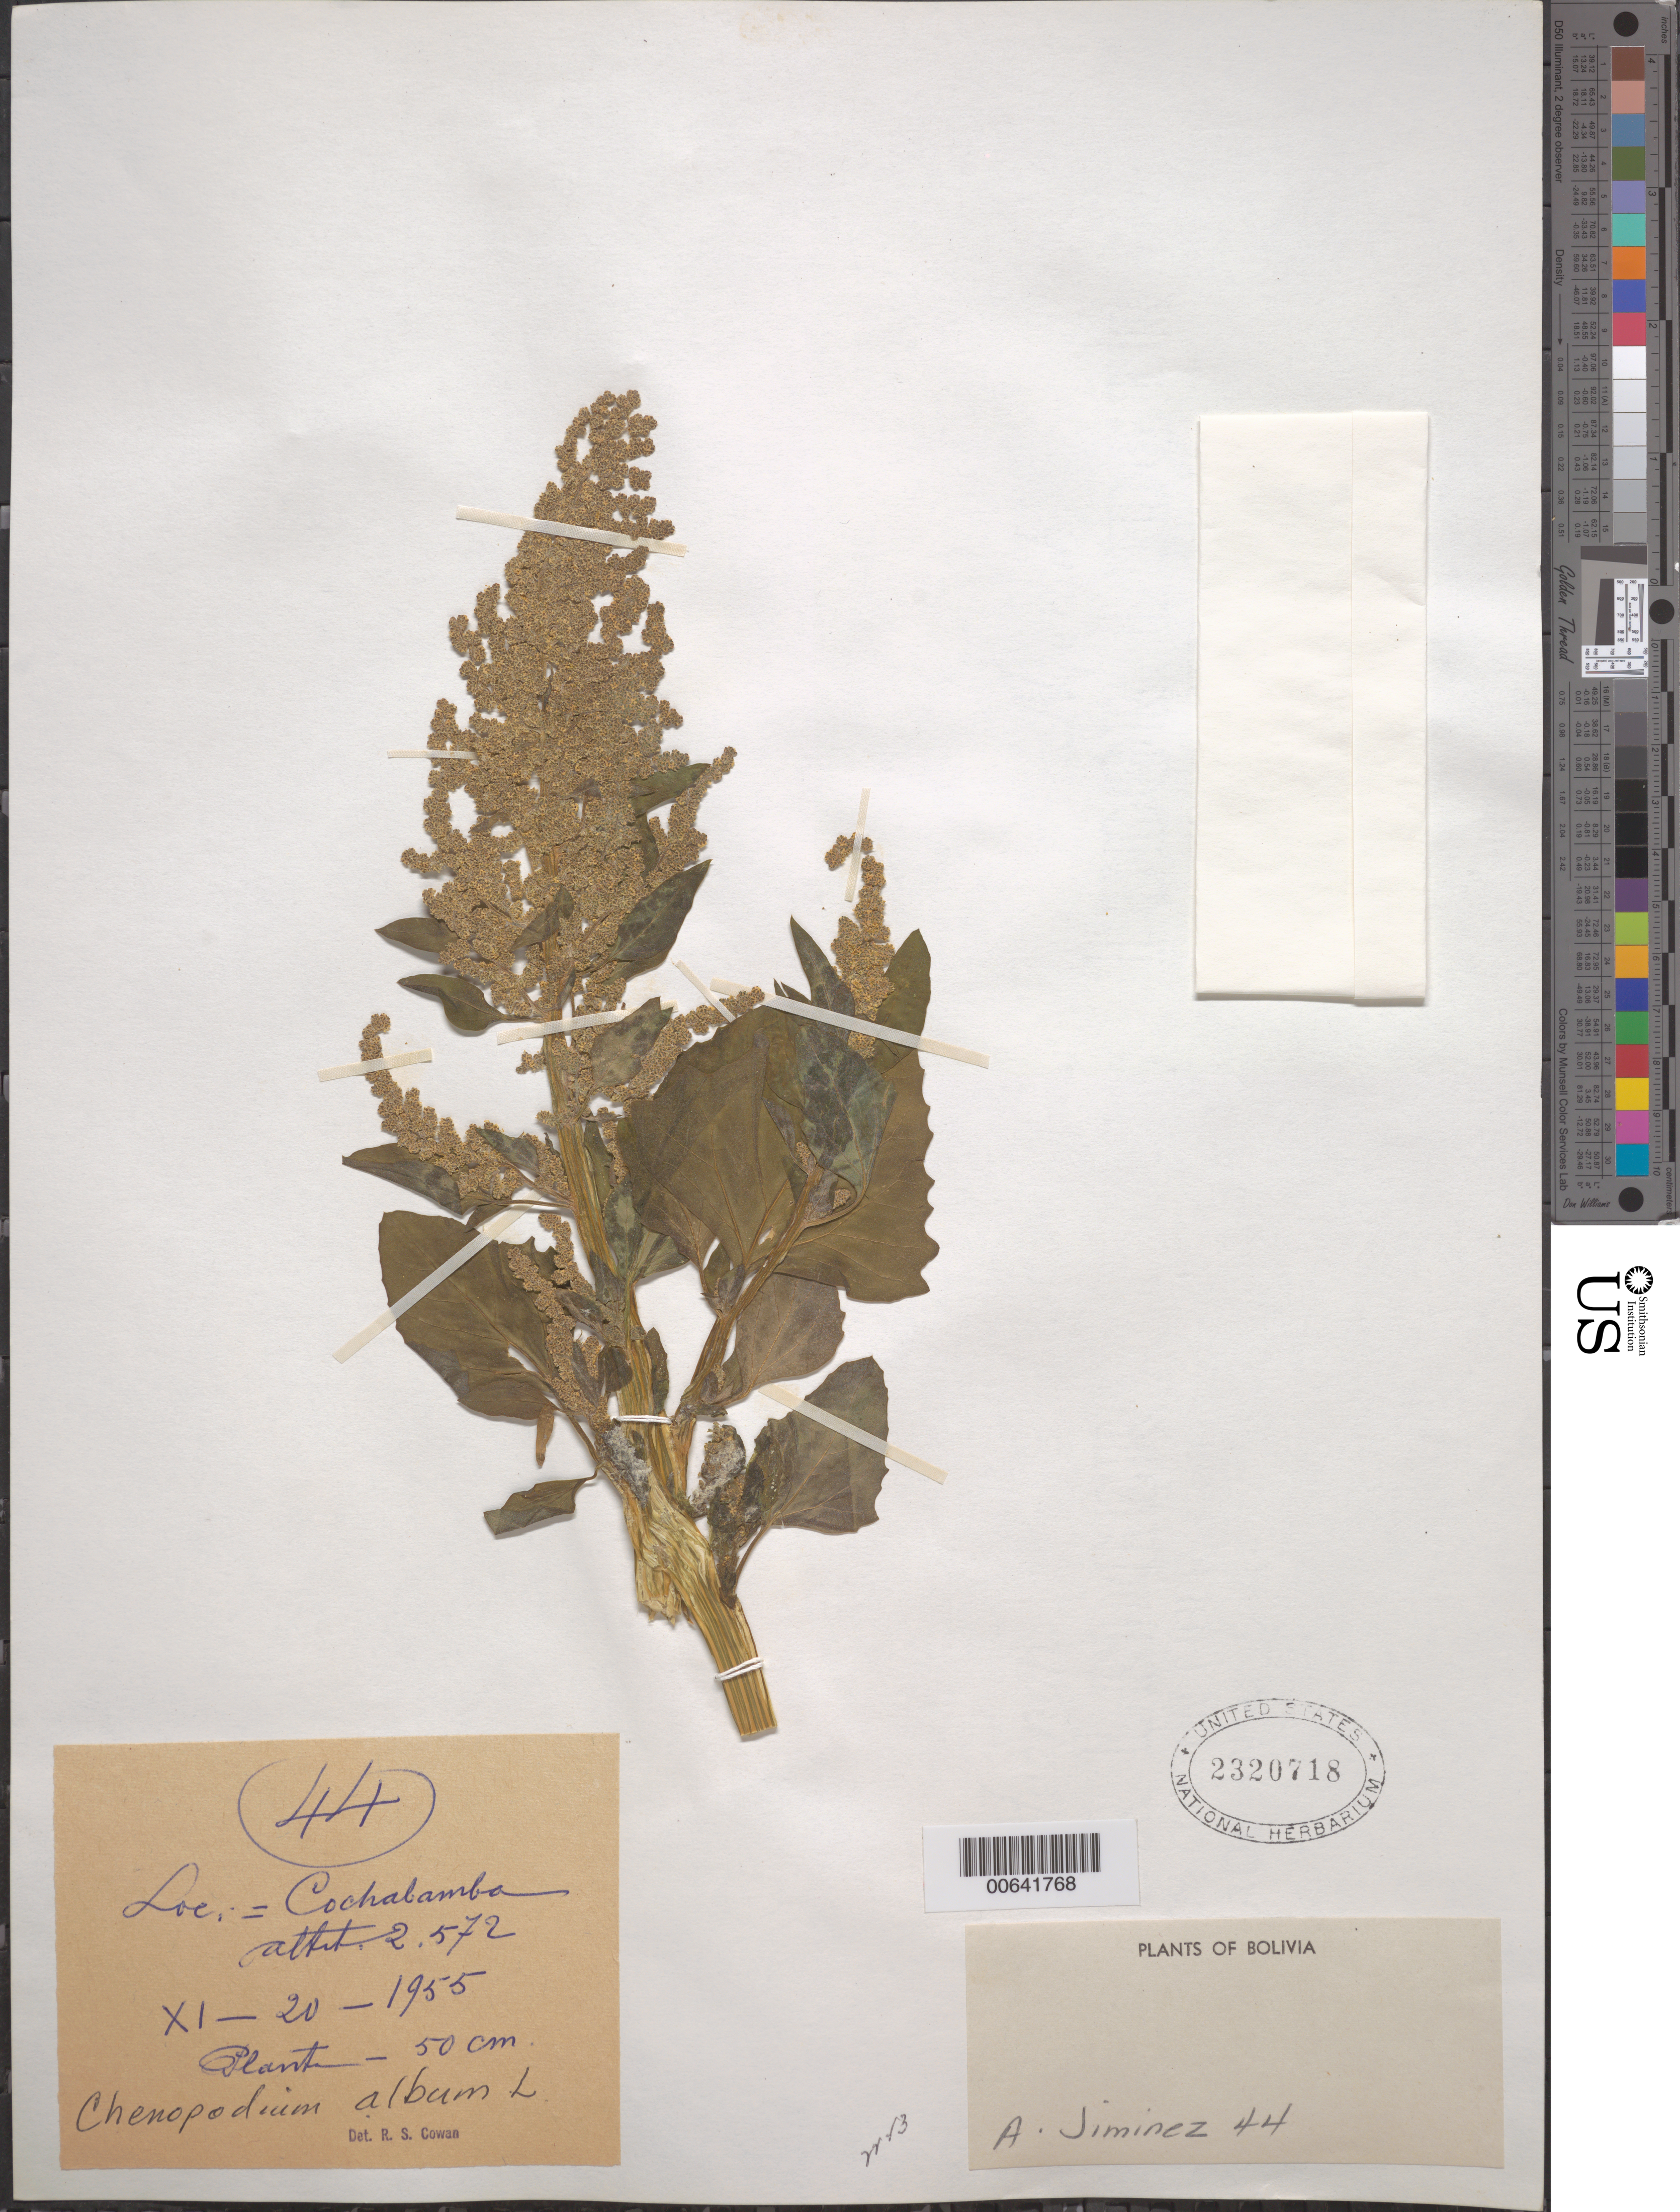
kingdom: Plantae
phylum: Tracheophyta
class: Magnoliopsida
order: Caryophyllales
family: Amaranthaceae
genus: Chenopodium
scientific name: Chenopodium album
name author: L.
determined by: Wahl, H. A.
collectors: A. Jimenes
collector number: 44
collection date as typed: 20 Nov 1955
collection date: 1955-11-20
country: Bolivia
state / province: Cochabamba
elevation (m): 2572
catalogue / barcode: US 2320718